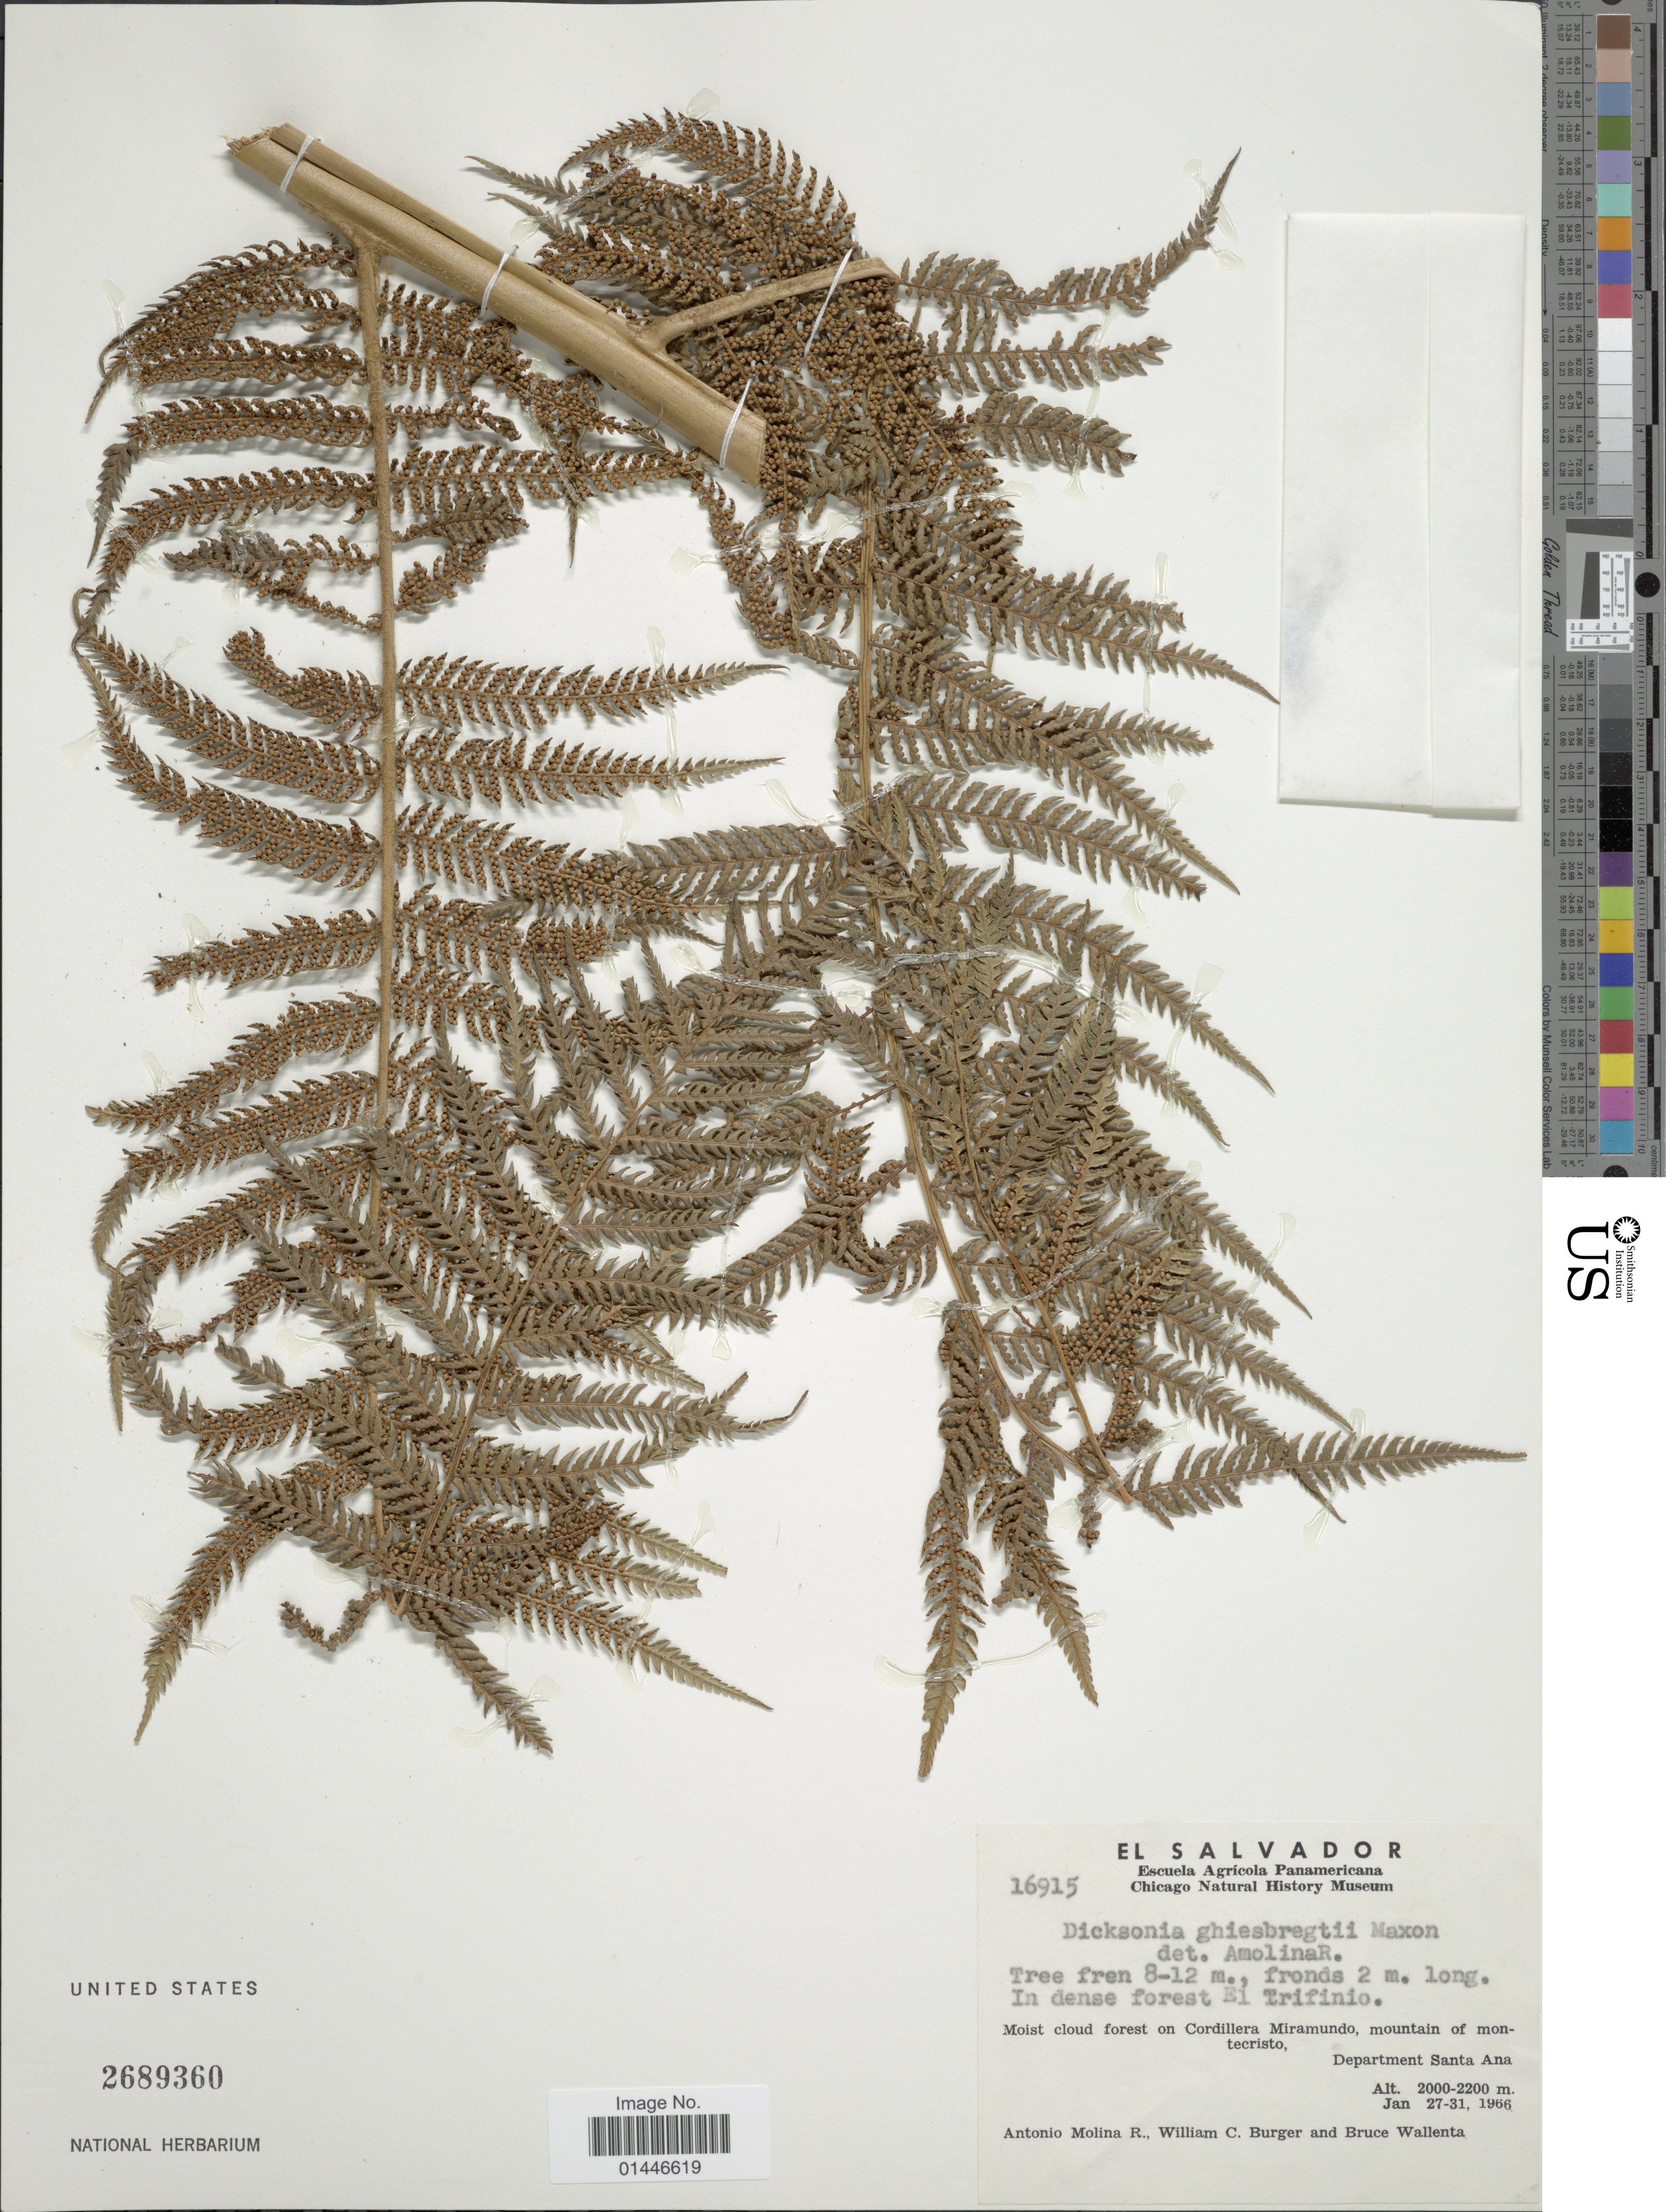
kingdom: Plantae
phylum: Tracheophyta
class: Polypodiopsida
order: Cyatheales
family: Dicksoniaceae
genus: Dicksonia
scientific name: Dicksonia gigantea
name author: H. Karst.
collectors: A. Molina R., W. Burger & B. Wallenta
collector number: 16915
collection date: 1966-01-27/1966-01-31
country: El Salvador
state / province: Santa Ana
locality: Moist cloud forest on Cordillera Miramundo, mountain of montecristo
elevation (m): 2000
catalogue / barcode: US 2689360